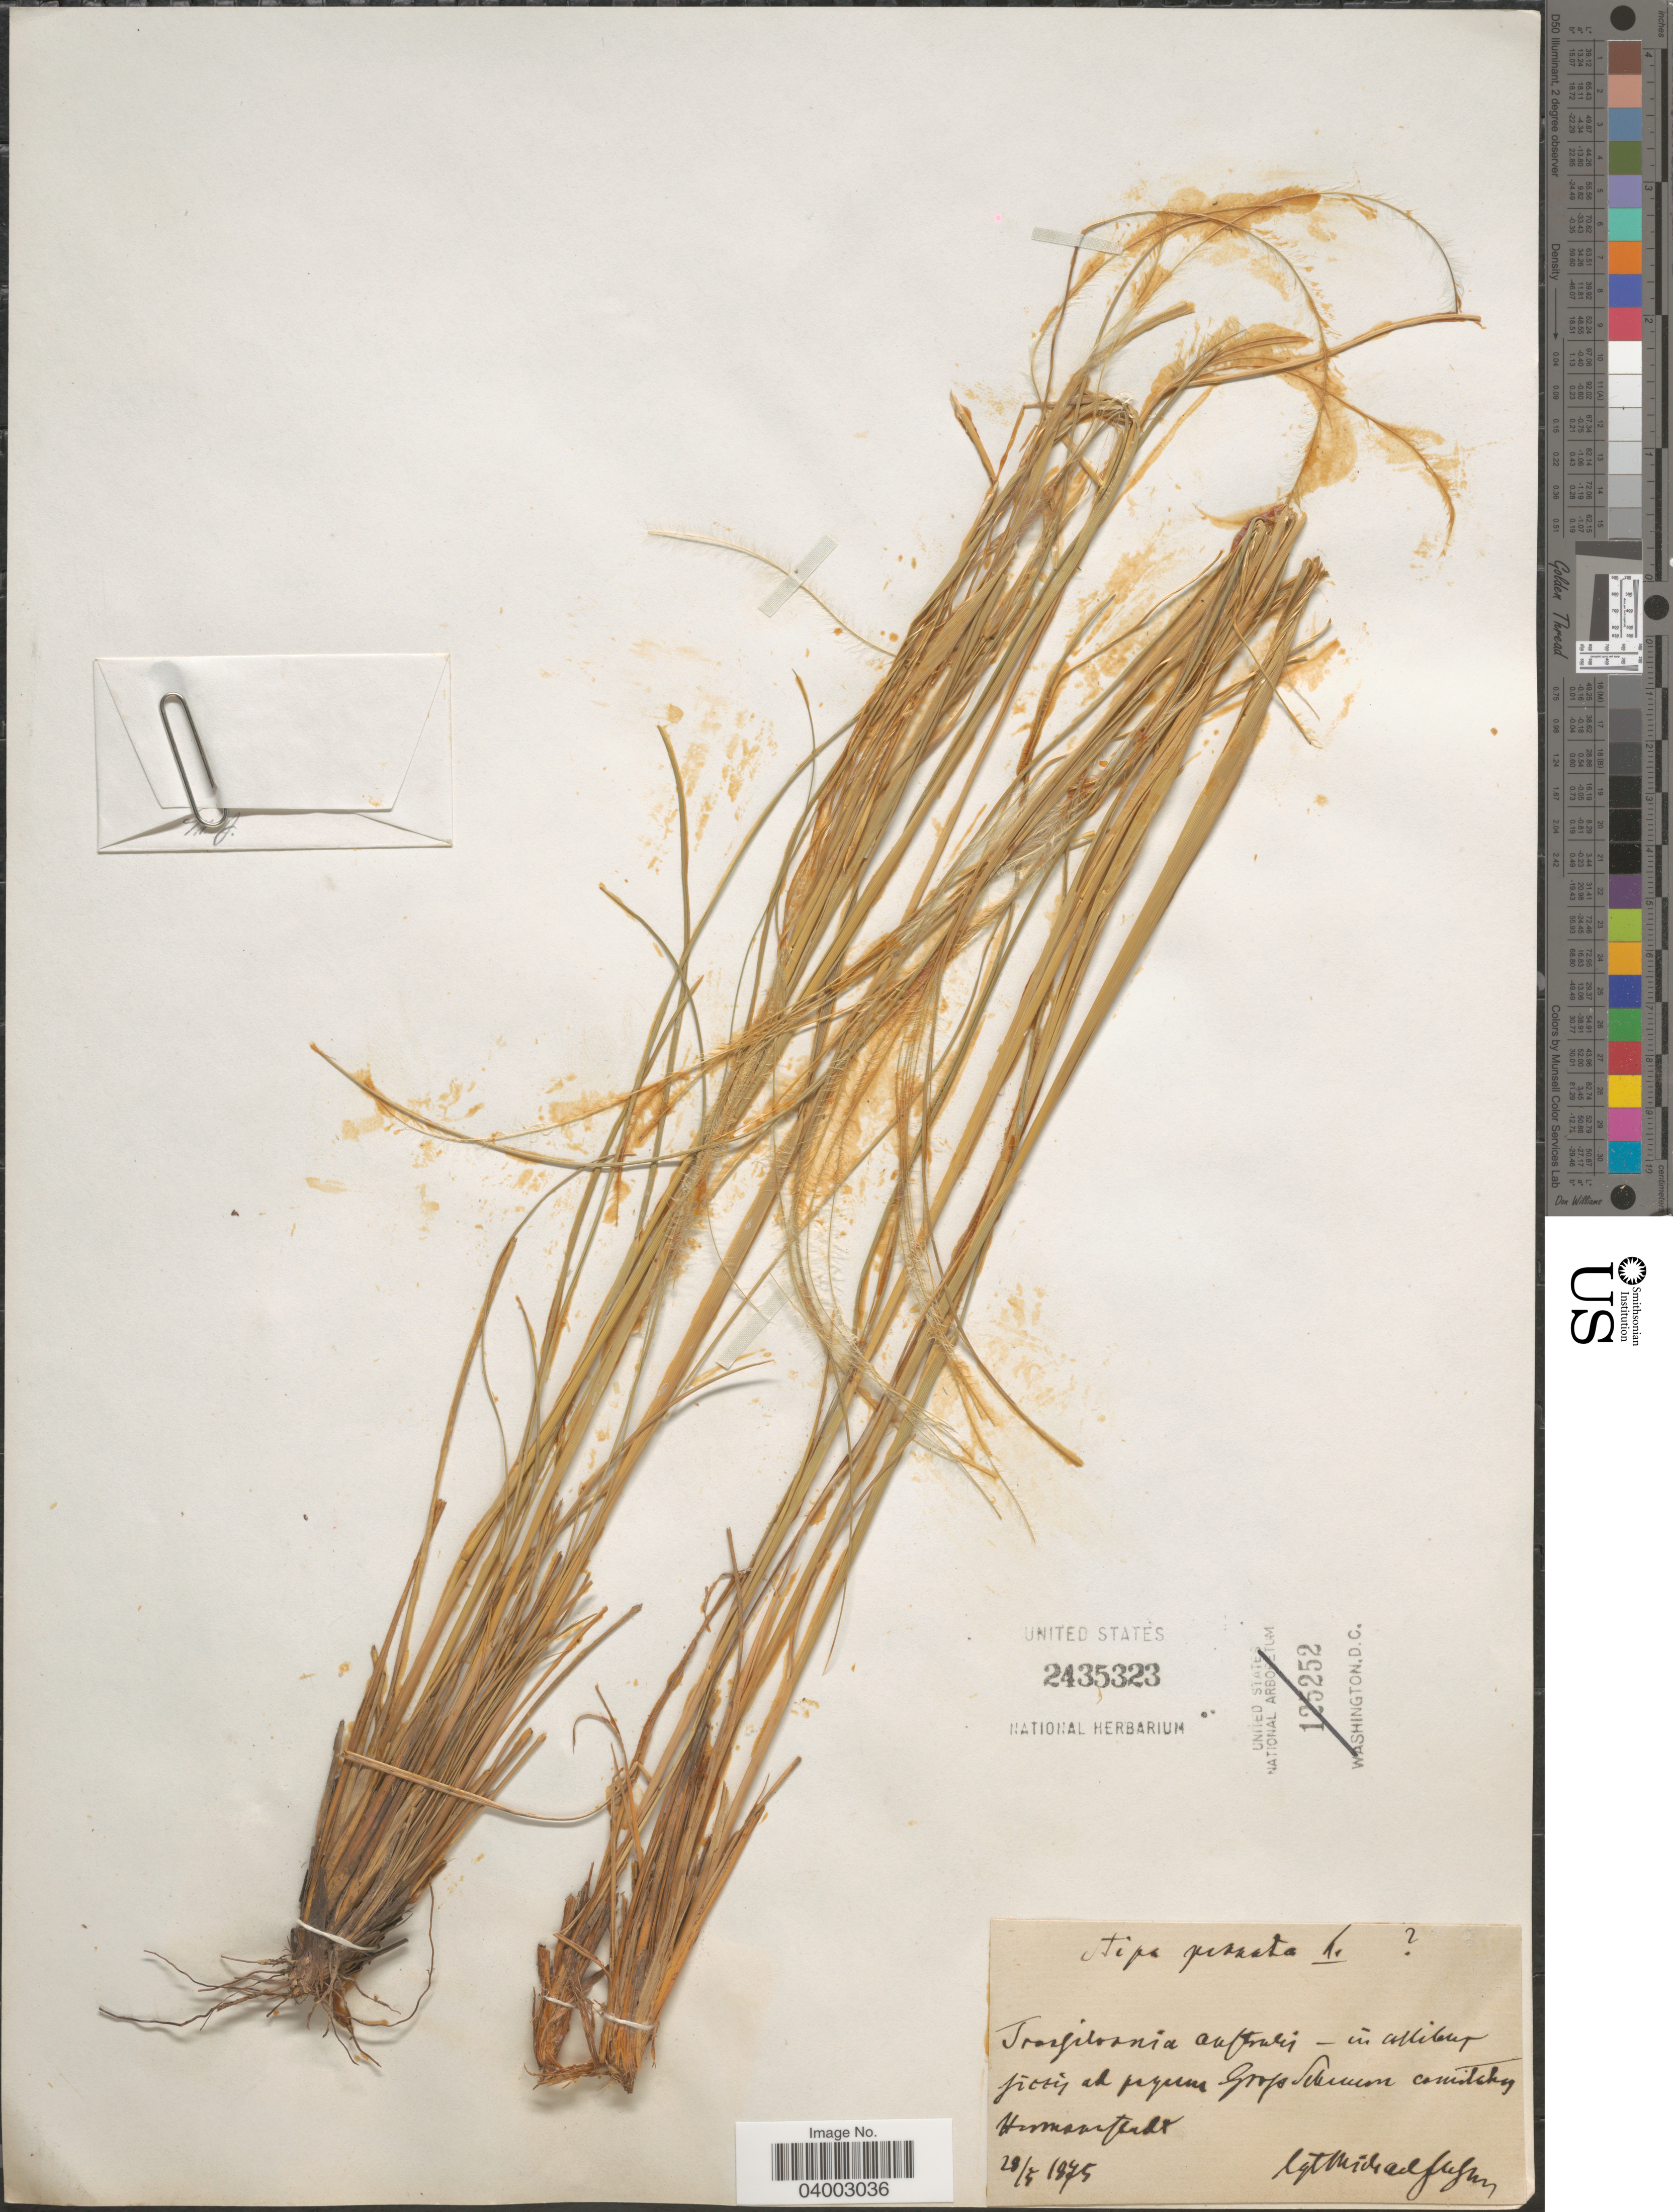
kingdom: Plantae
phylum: Tracheophyta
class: Liliopsida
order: Poales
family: Poaceae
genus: Stipa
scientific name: Stipa sp.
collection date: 1875-05-28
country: Romania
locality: Transilvania australis - in collibus fittis ad paqum Gross Schuum com[illegible text] [illegible text].[interpreted]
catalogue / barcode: US 2435323